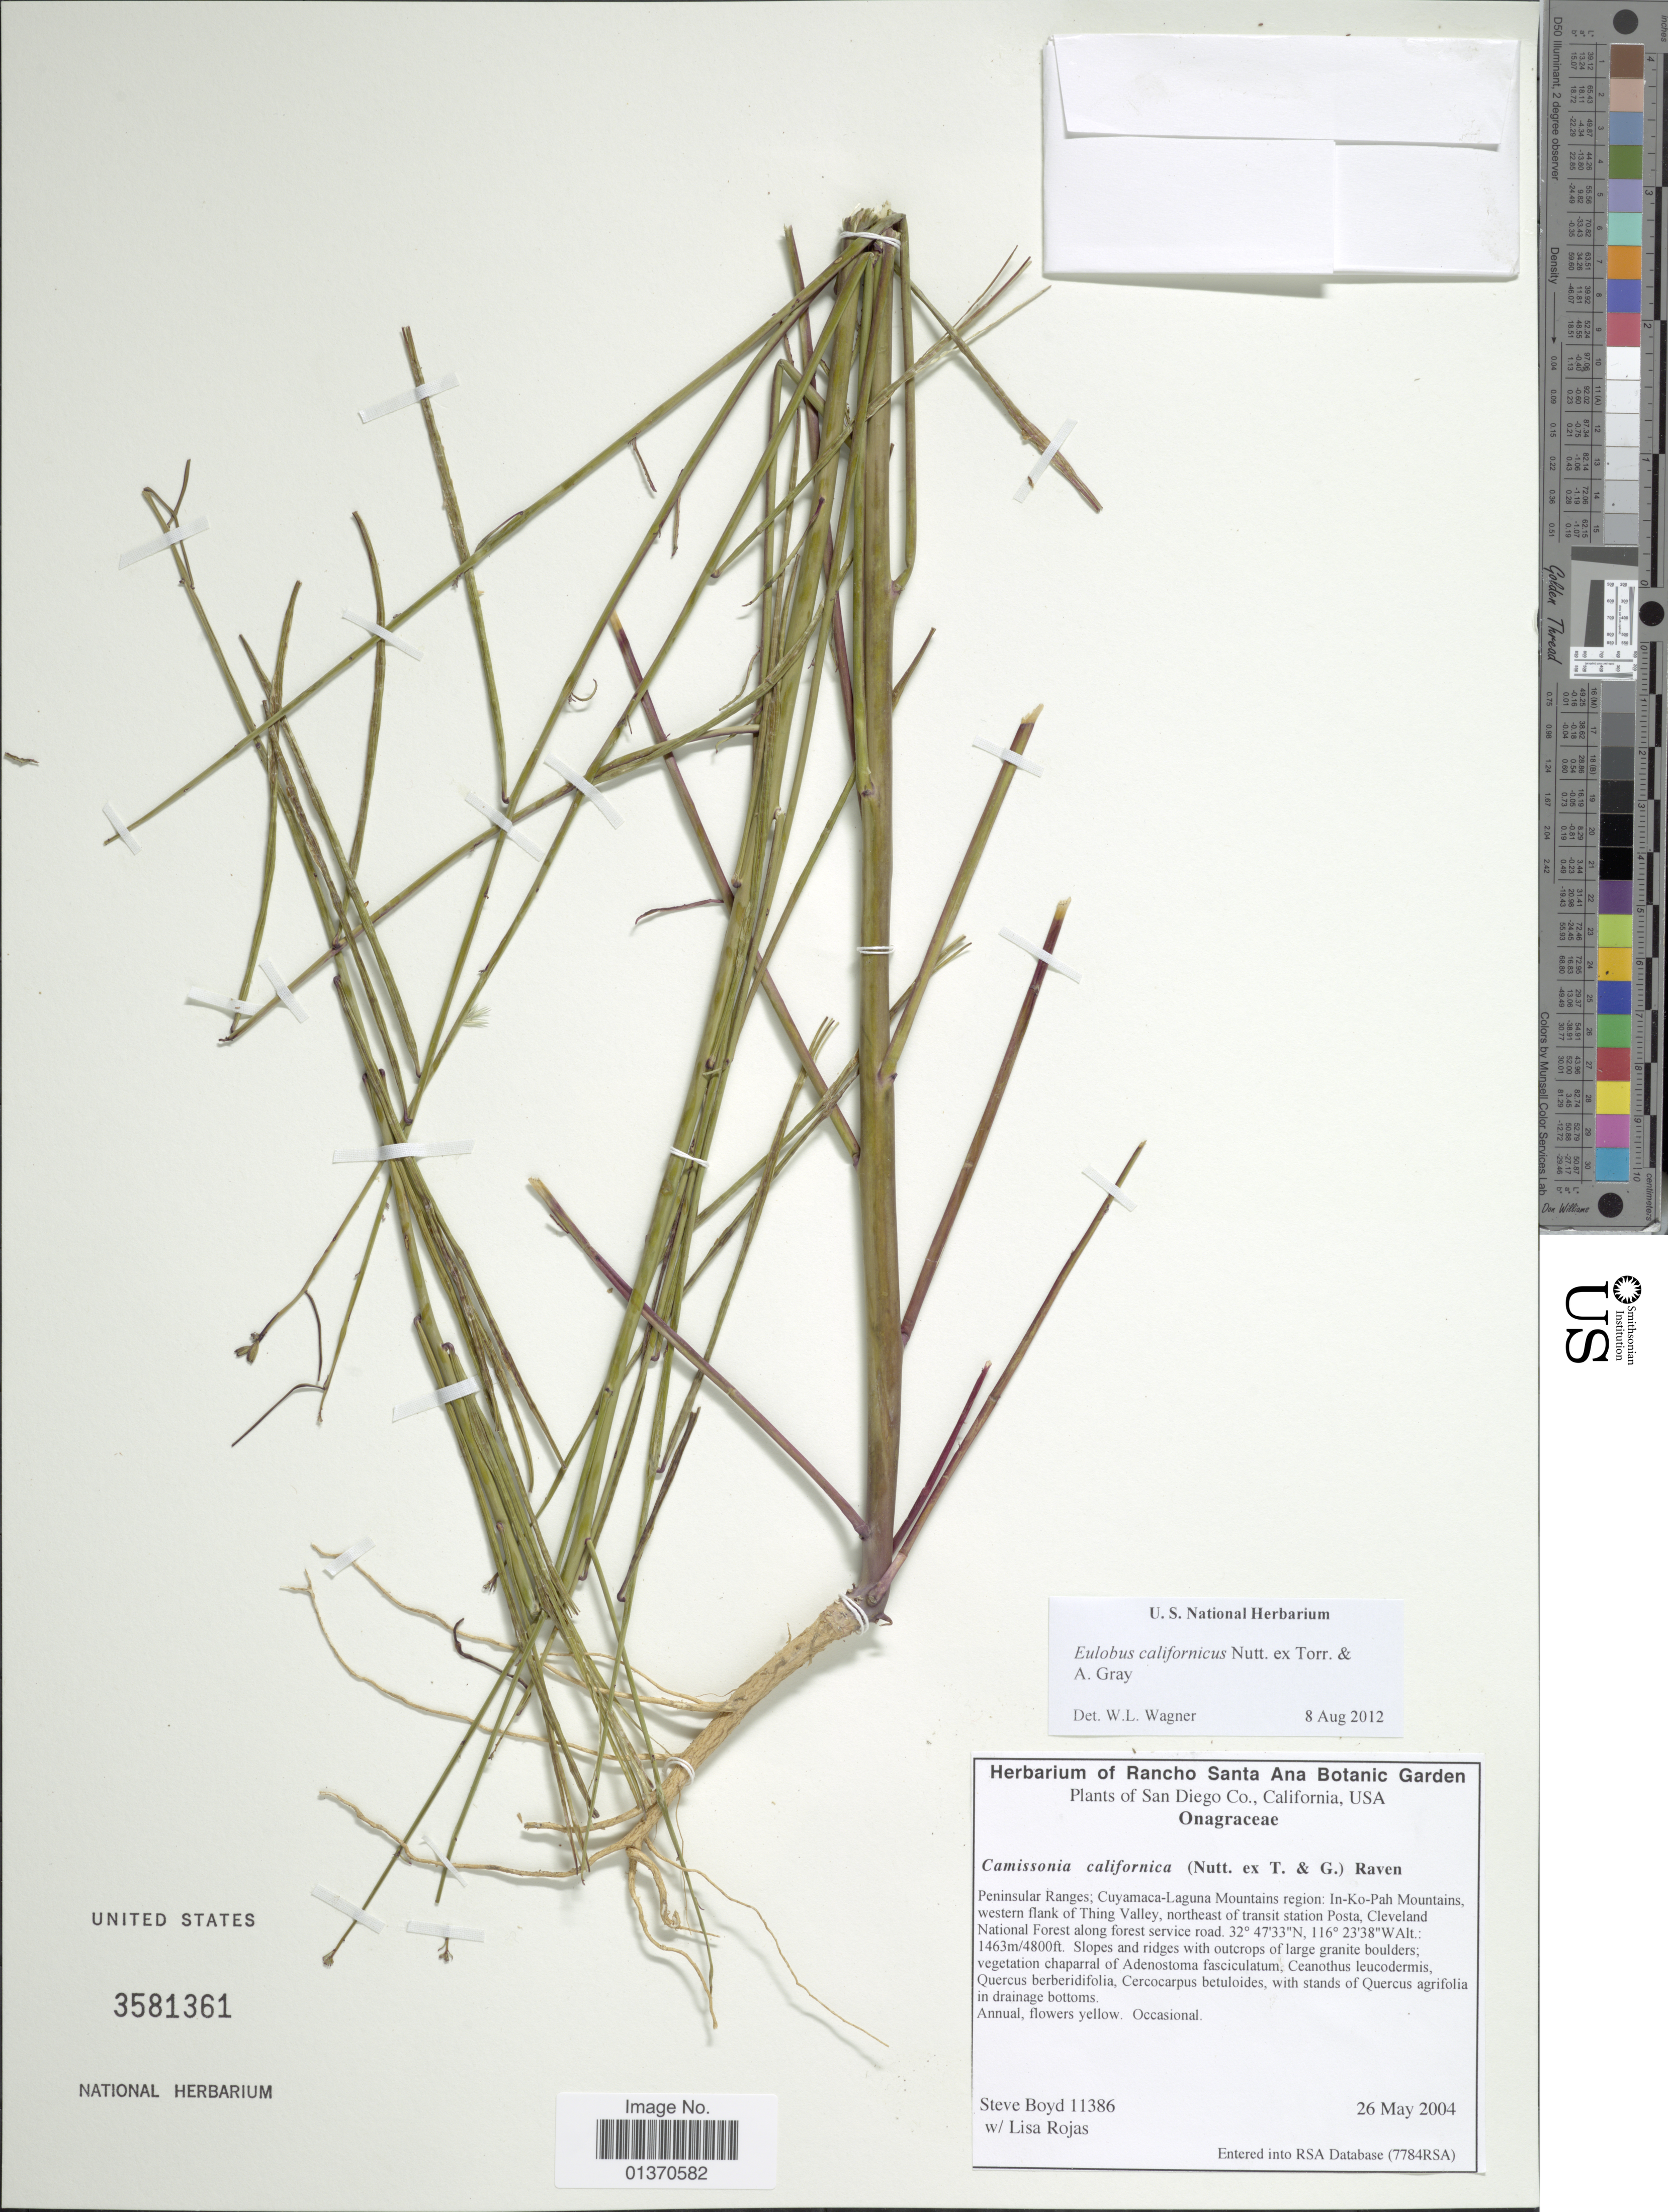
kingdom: Plantae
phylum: Tracheophyta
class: Magnoliopsida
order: Myrtales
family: Onagraceae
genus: Eulobus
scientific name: Eulobus californicus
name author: Nutt. ex Torr. & A. Gray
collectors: S. Boyd & L. Rojas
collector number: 11386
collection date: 2004-05-26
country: United States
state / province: California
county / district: San Diego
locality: San Diego Co., Peninsular Ranges; Cuyamaca-Laguna Mountains region: In-Ko-Pah Mountains, western flank of Thing Valley, northeast of transit station Posta, Cleveland National Forest along forest service road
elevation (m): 1463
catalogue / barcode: US 3581361